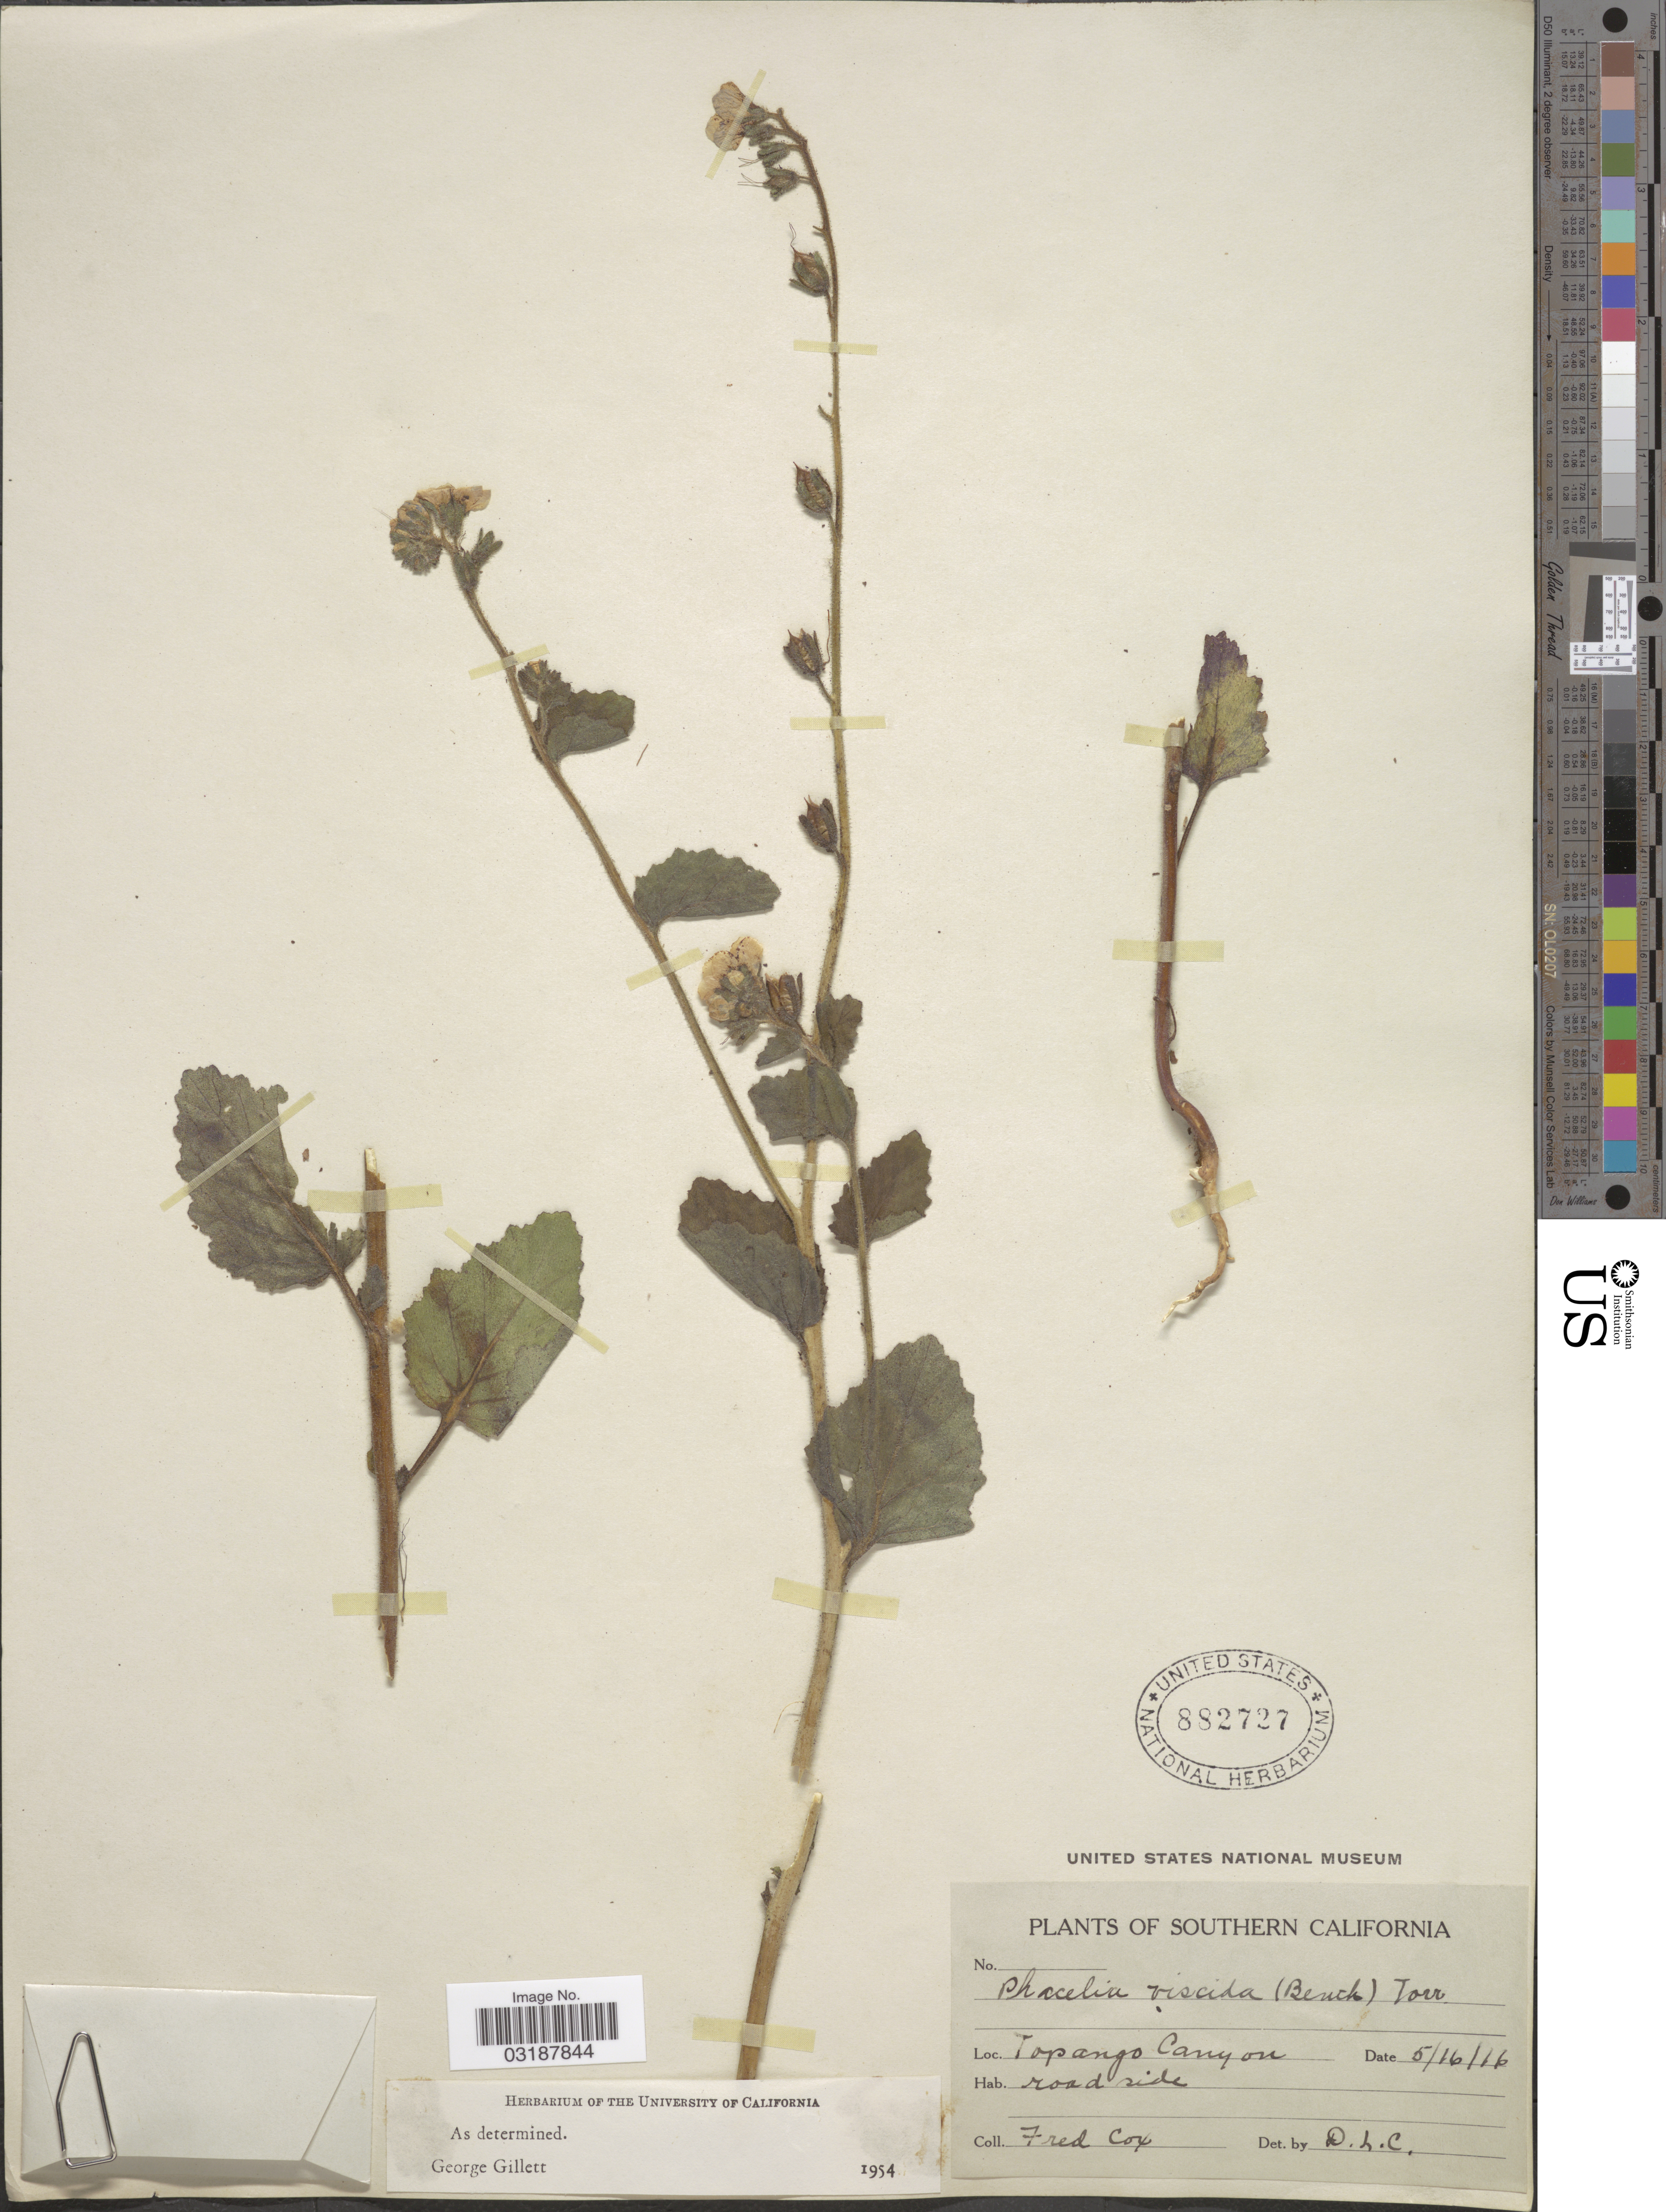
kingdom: Plantae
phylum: Tracheophyta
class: Magnoliopsida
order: Boraginales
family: Hydrophyllaceae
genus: Phacelia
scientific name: Phacelia viscida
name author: (Benth.) Torr.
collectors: F. Cox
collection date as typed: Transcribed d/m/y: 16/5/16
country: United States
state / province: California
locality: Southern California, Topango Canyon, roadside.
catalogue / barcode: US 882727